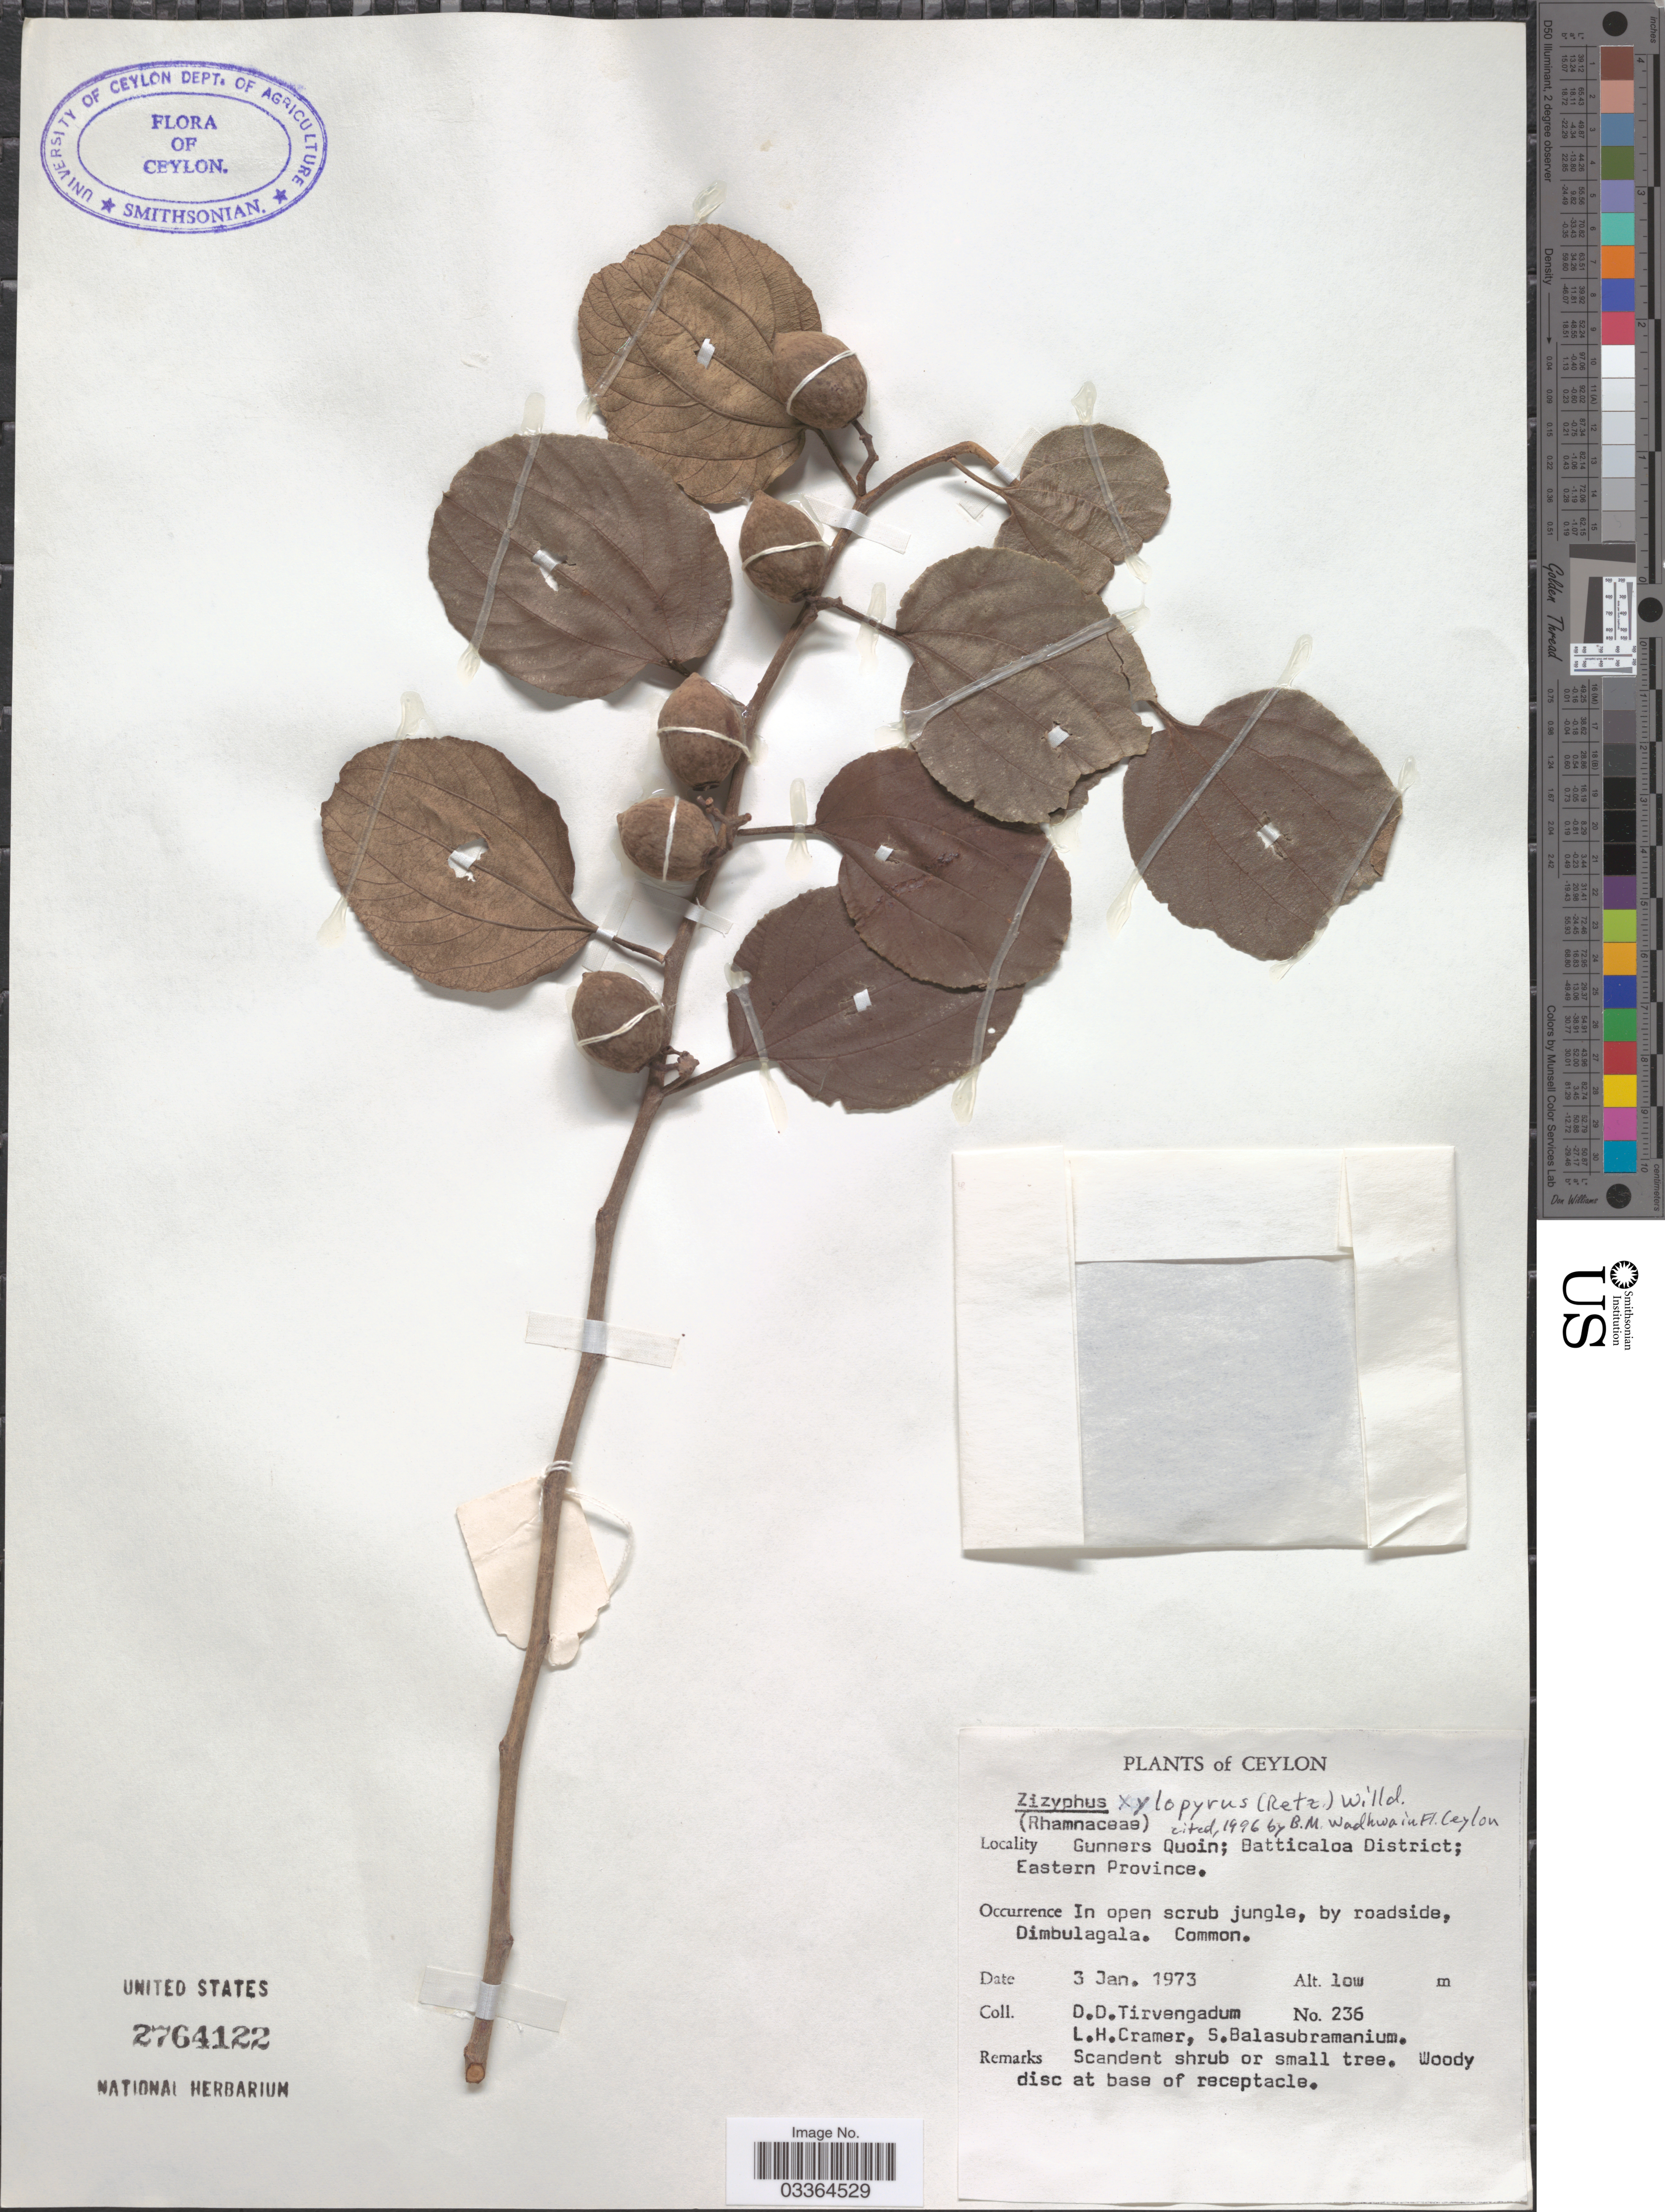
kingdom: Plantae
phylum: Tracheophyta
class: Magnoliopsida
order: Rosales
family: Rhamnaceae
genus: Ziziphus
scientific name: Ziziphus xylopyrus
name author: (Retz.) Willd.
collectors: D. Tirvengadum, L. H. Cramer & S. Balasubramanium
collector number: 236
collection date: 1973-01-03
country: Sri Lanka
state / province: Eastern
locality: Ceylon. Gunners Quoin; Batticaloa District.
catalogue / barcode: US 2764122